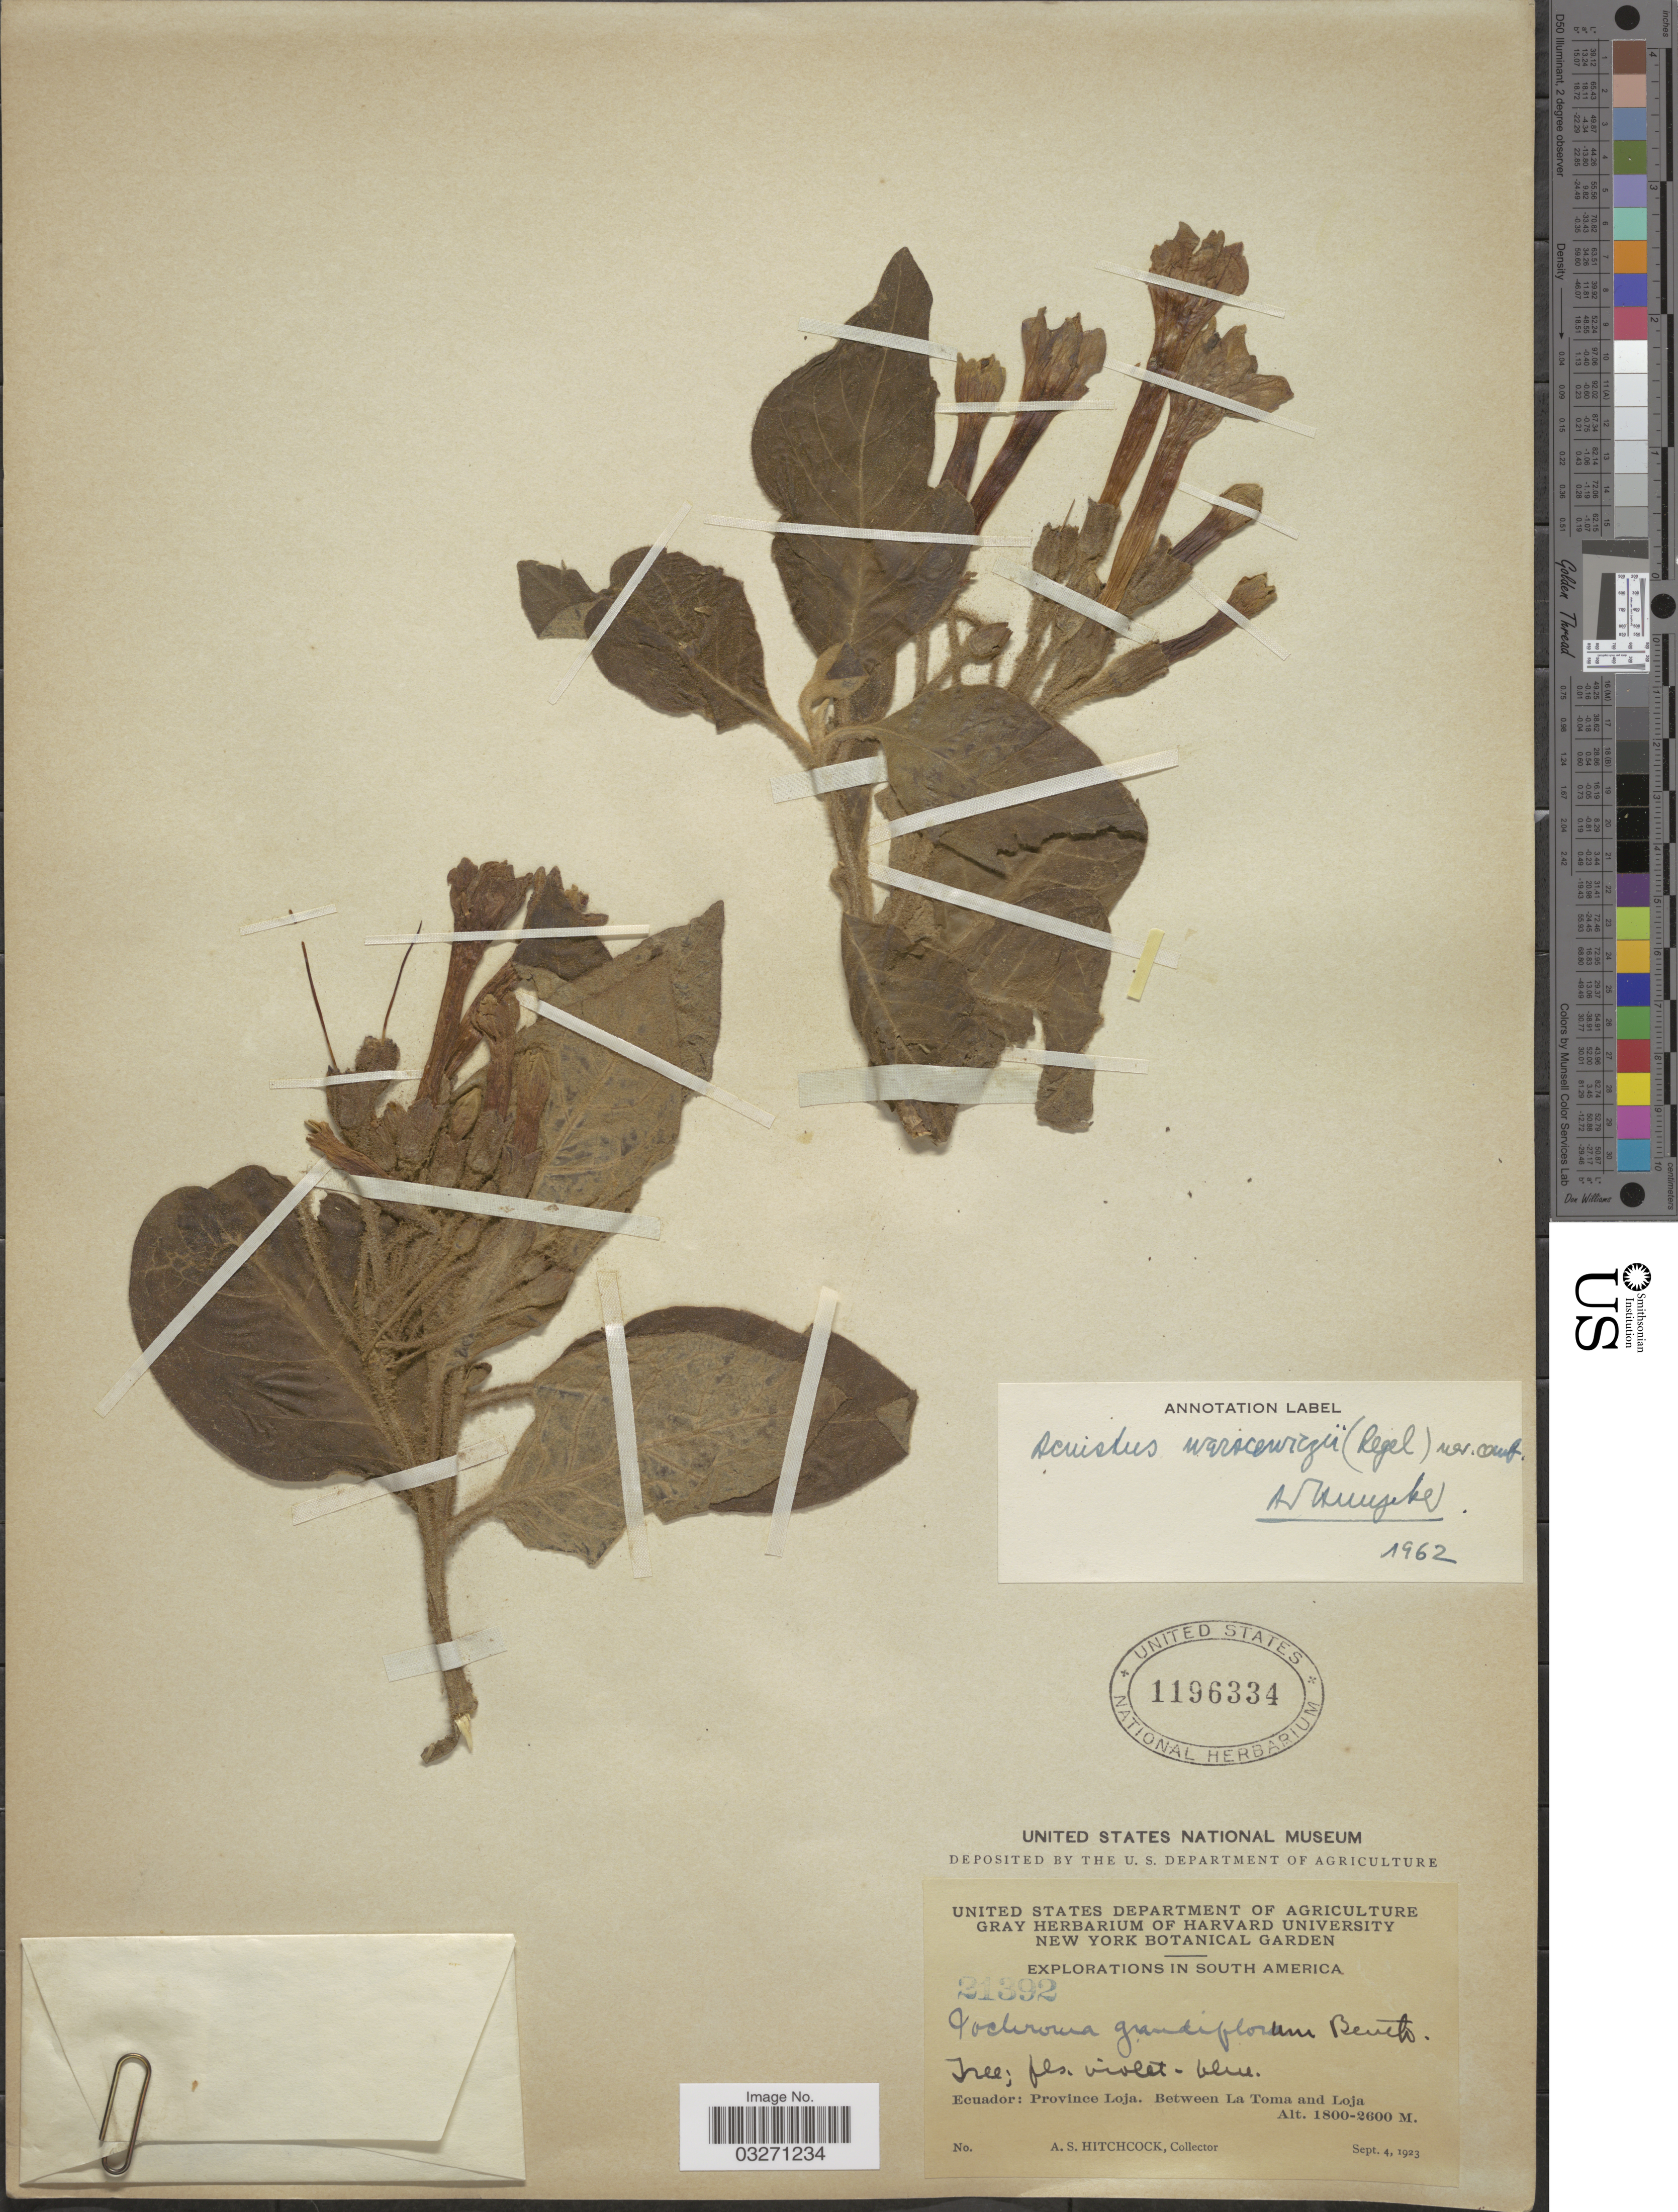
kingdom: Plantae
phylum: Tracheophyta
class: Magnoliopsida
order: Solanales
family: Solanaceae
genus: Iochroma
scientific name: Iochroma warscewiczii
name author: Regel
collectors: A. S. Hitchcock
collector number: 21392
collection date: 1923-09-04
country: Ecuador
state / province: Loja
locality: Between La Toma and Loja.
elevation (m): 1800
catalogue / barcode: US 1196334